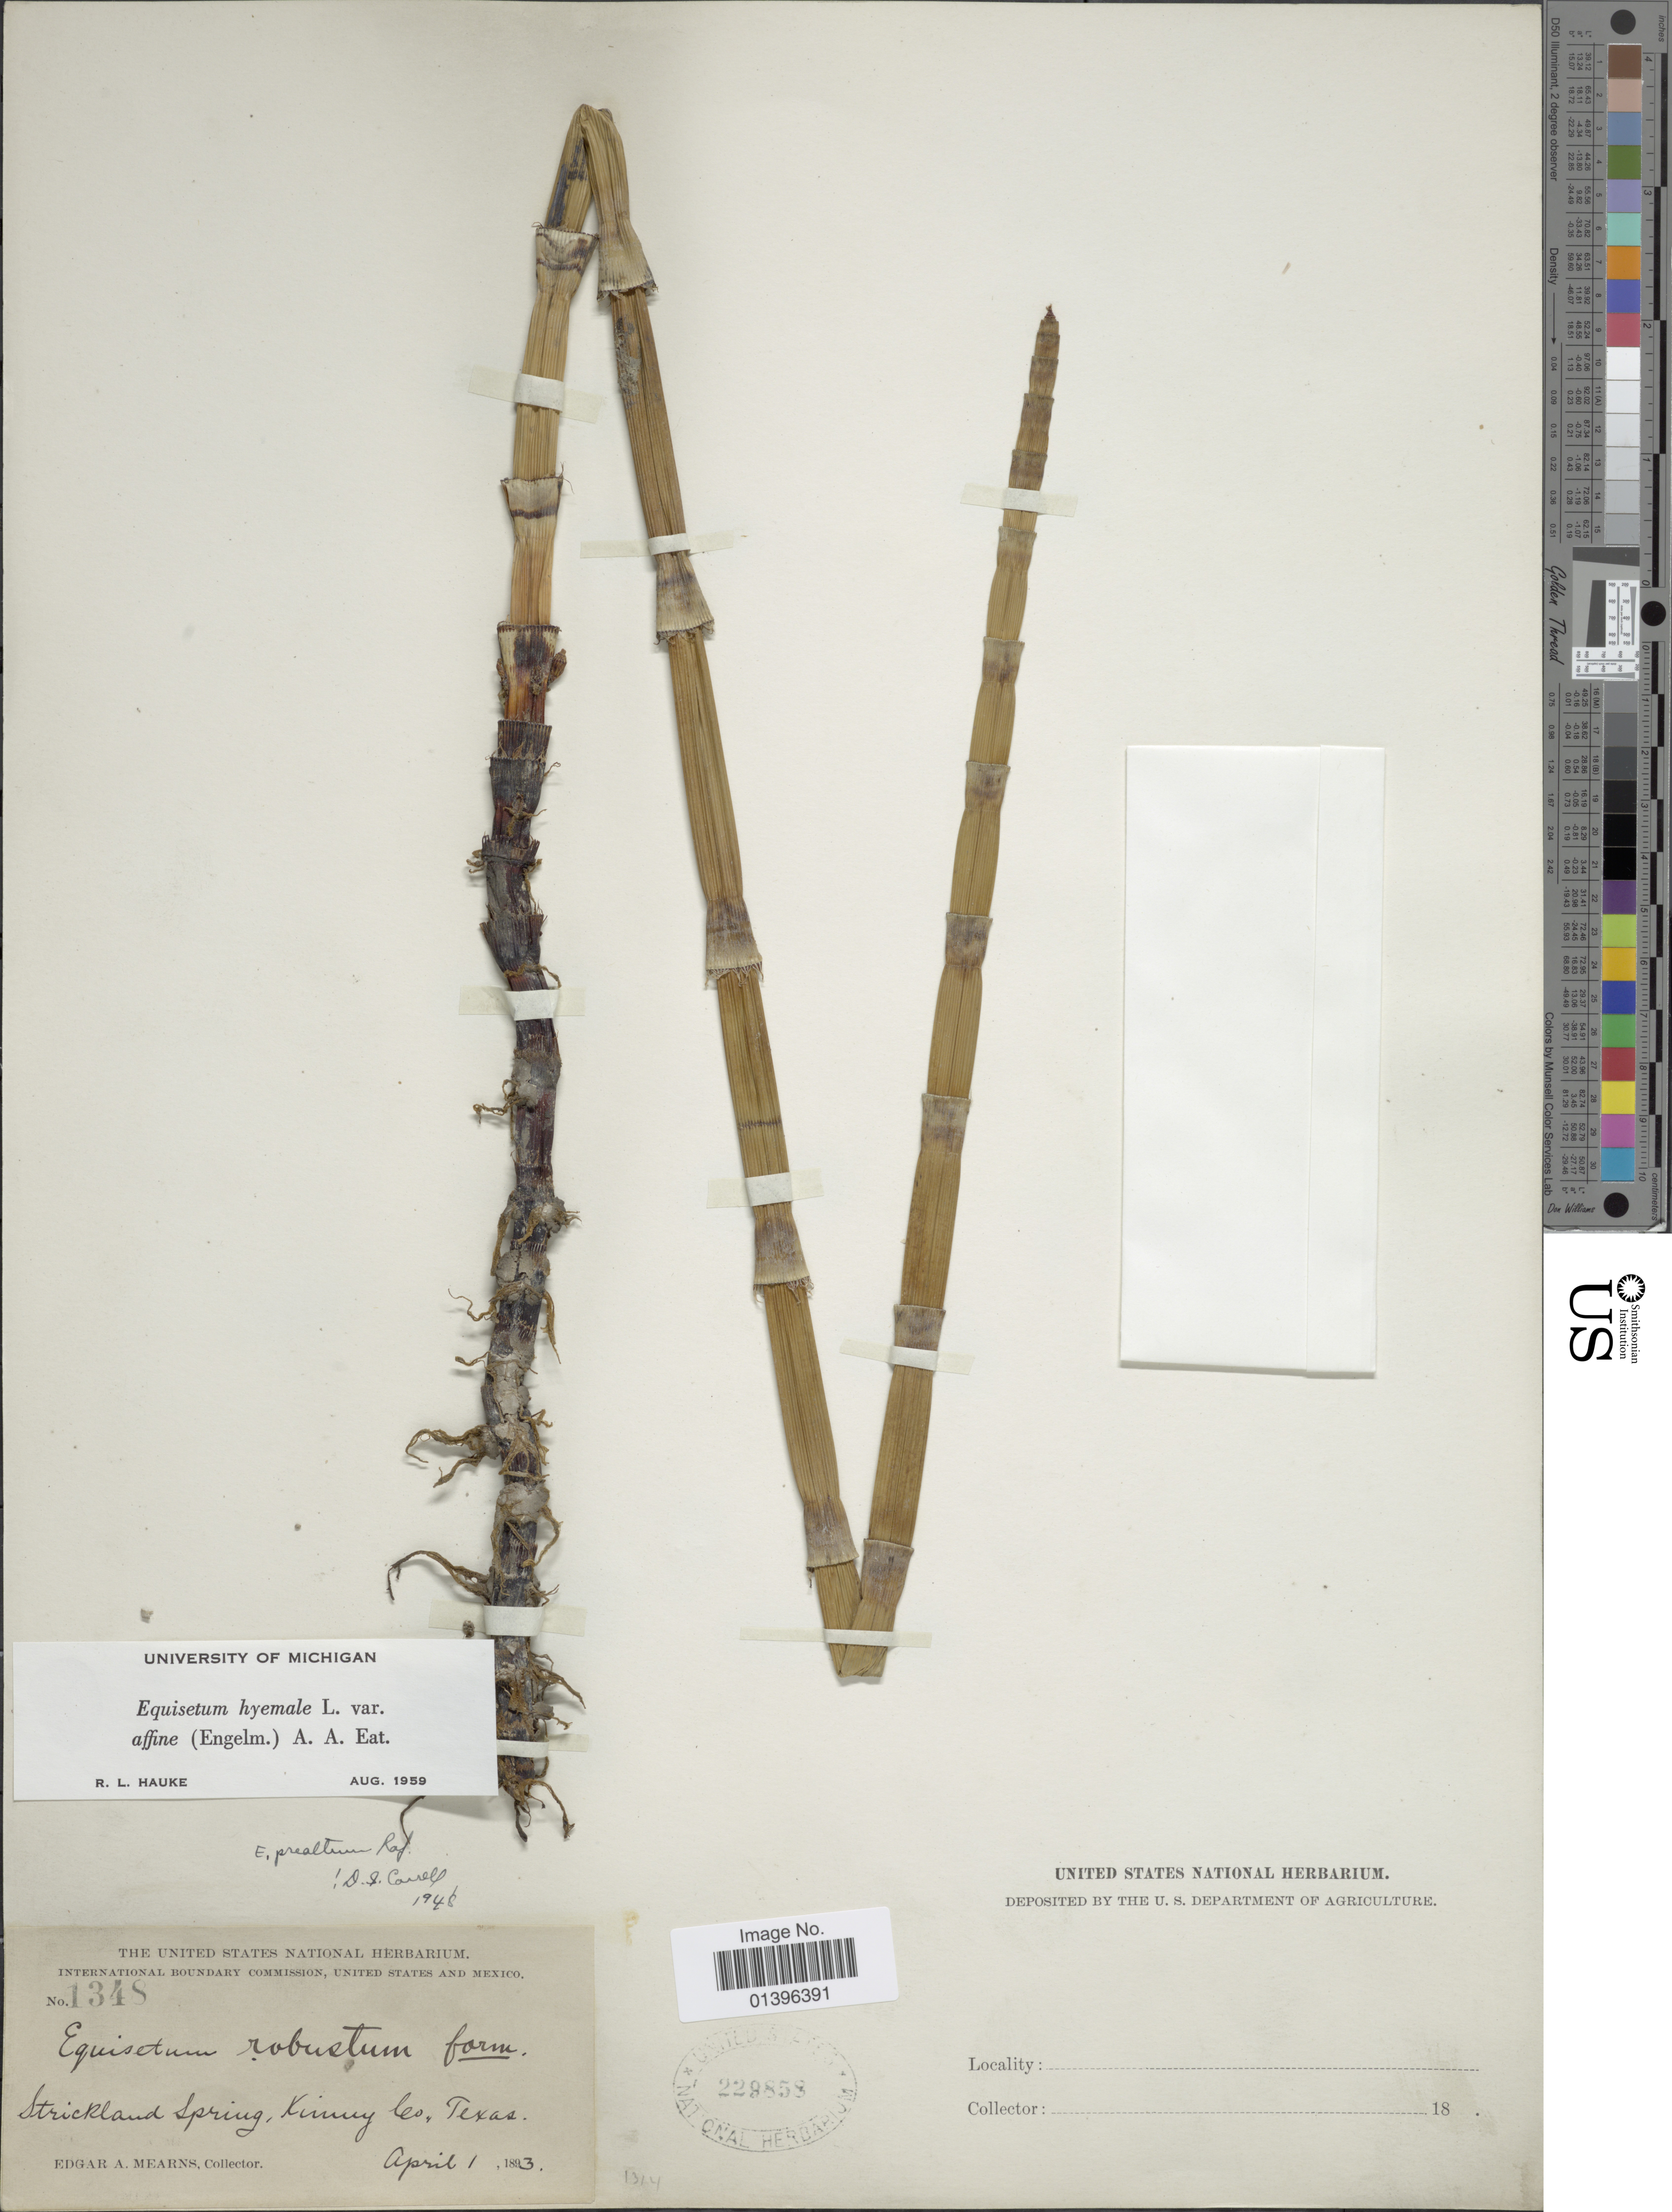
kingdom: Plantae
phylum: Tracheophyta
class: Polypodiopsida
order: Equisetales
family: Equisetaceae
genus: Equisetum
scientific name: Equisetum hyemale var. affine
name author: (Engelm.) A.A. Eaton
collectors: E. A. Mearns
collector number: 1348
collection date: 1893-04-01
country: United States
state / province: Texas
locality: Strickland Spring, Kinney Co.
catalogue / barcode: US 229858